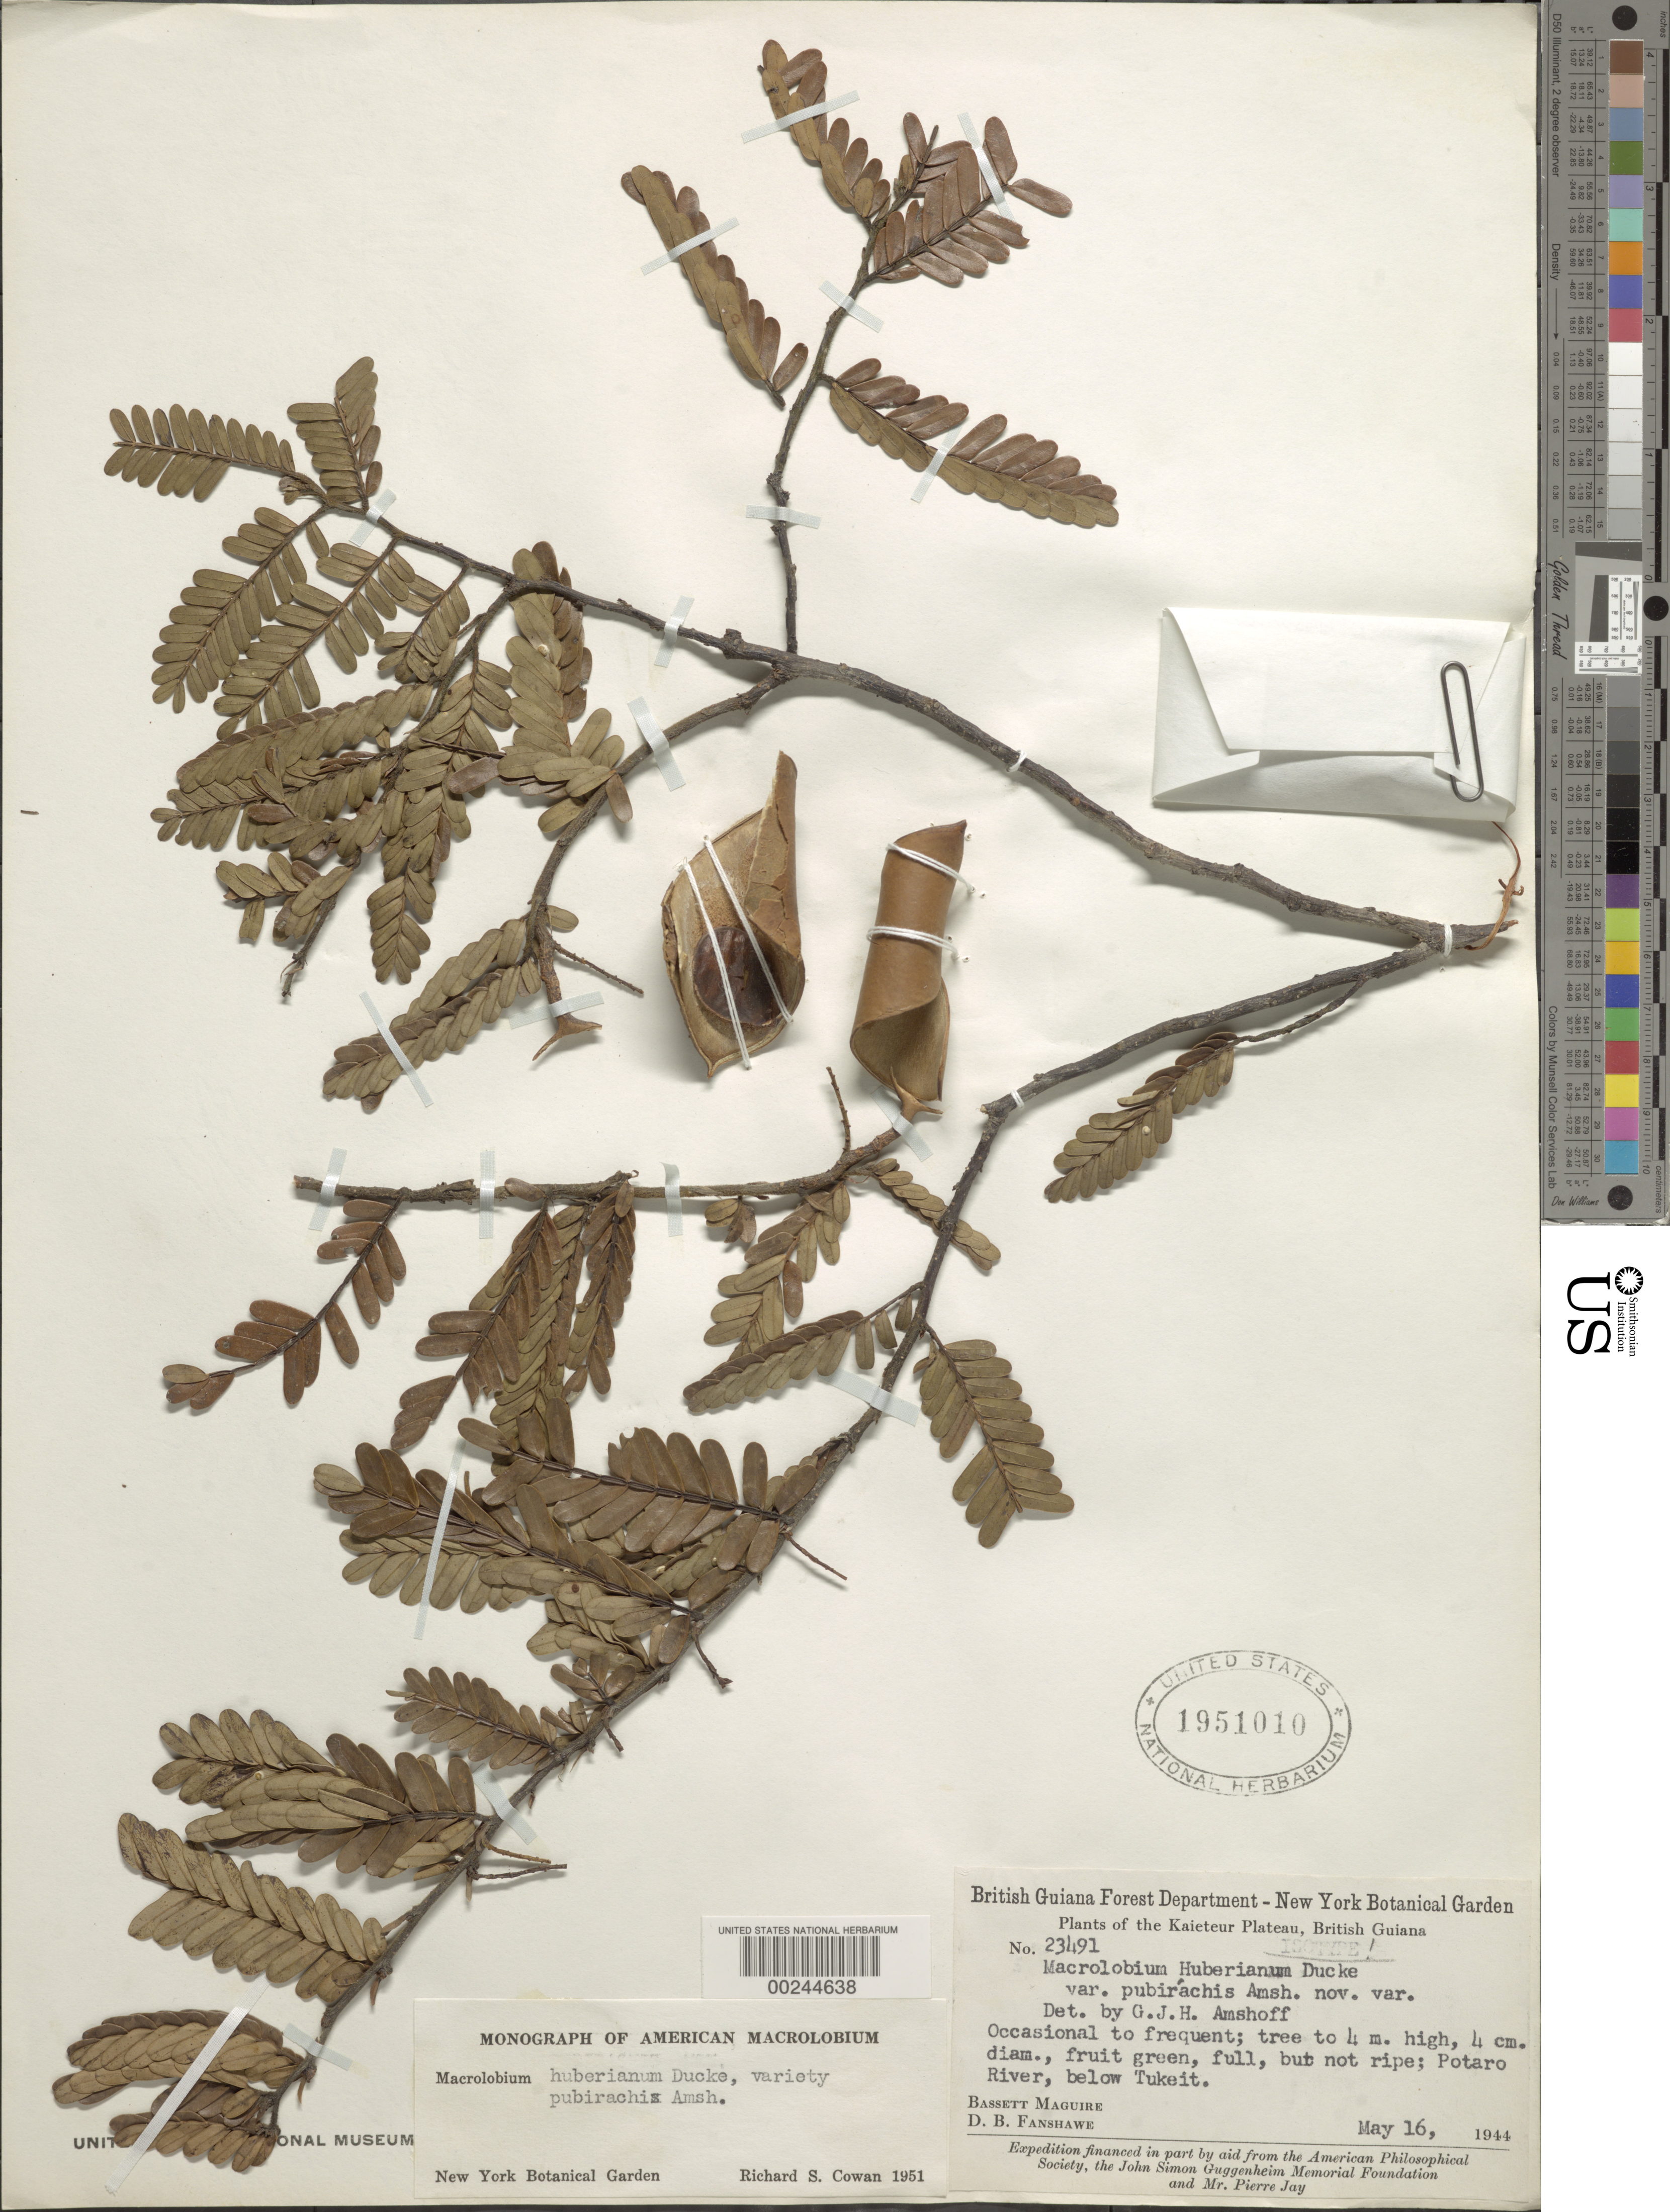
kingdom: Plantae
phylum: Tracheophyta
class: Magnoliopsida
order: Fabales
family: Fabaceae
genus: Macrolobium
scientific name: Macrolobium huberianum var. pubirachis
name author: Amshoff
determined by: Redden, K. M.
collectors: B. Maguire & D. B. Fanshawe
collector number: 23491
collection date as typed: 16 May 1944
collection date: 1944-05-16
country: Guyana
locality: Potaro river, below tukeit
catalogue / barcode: US 1951010